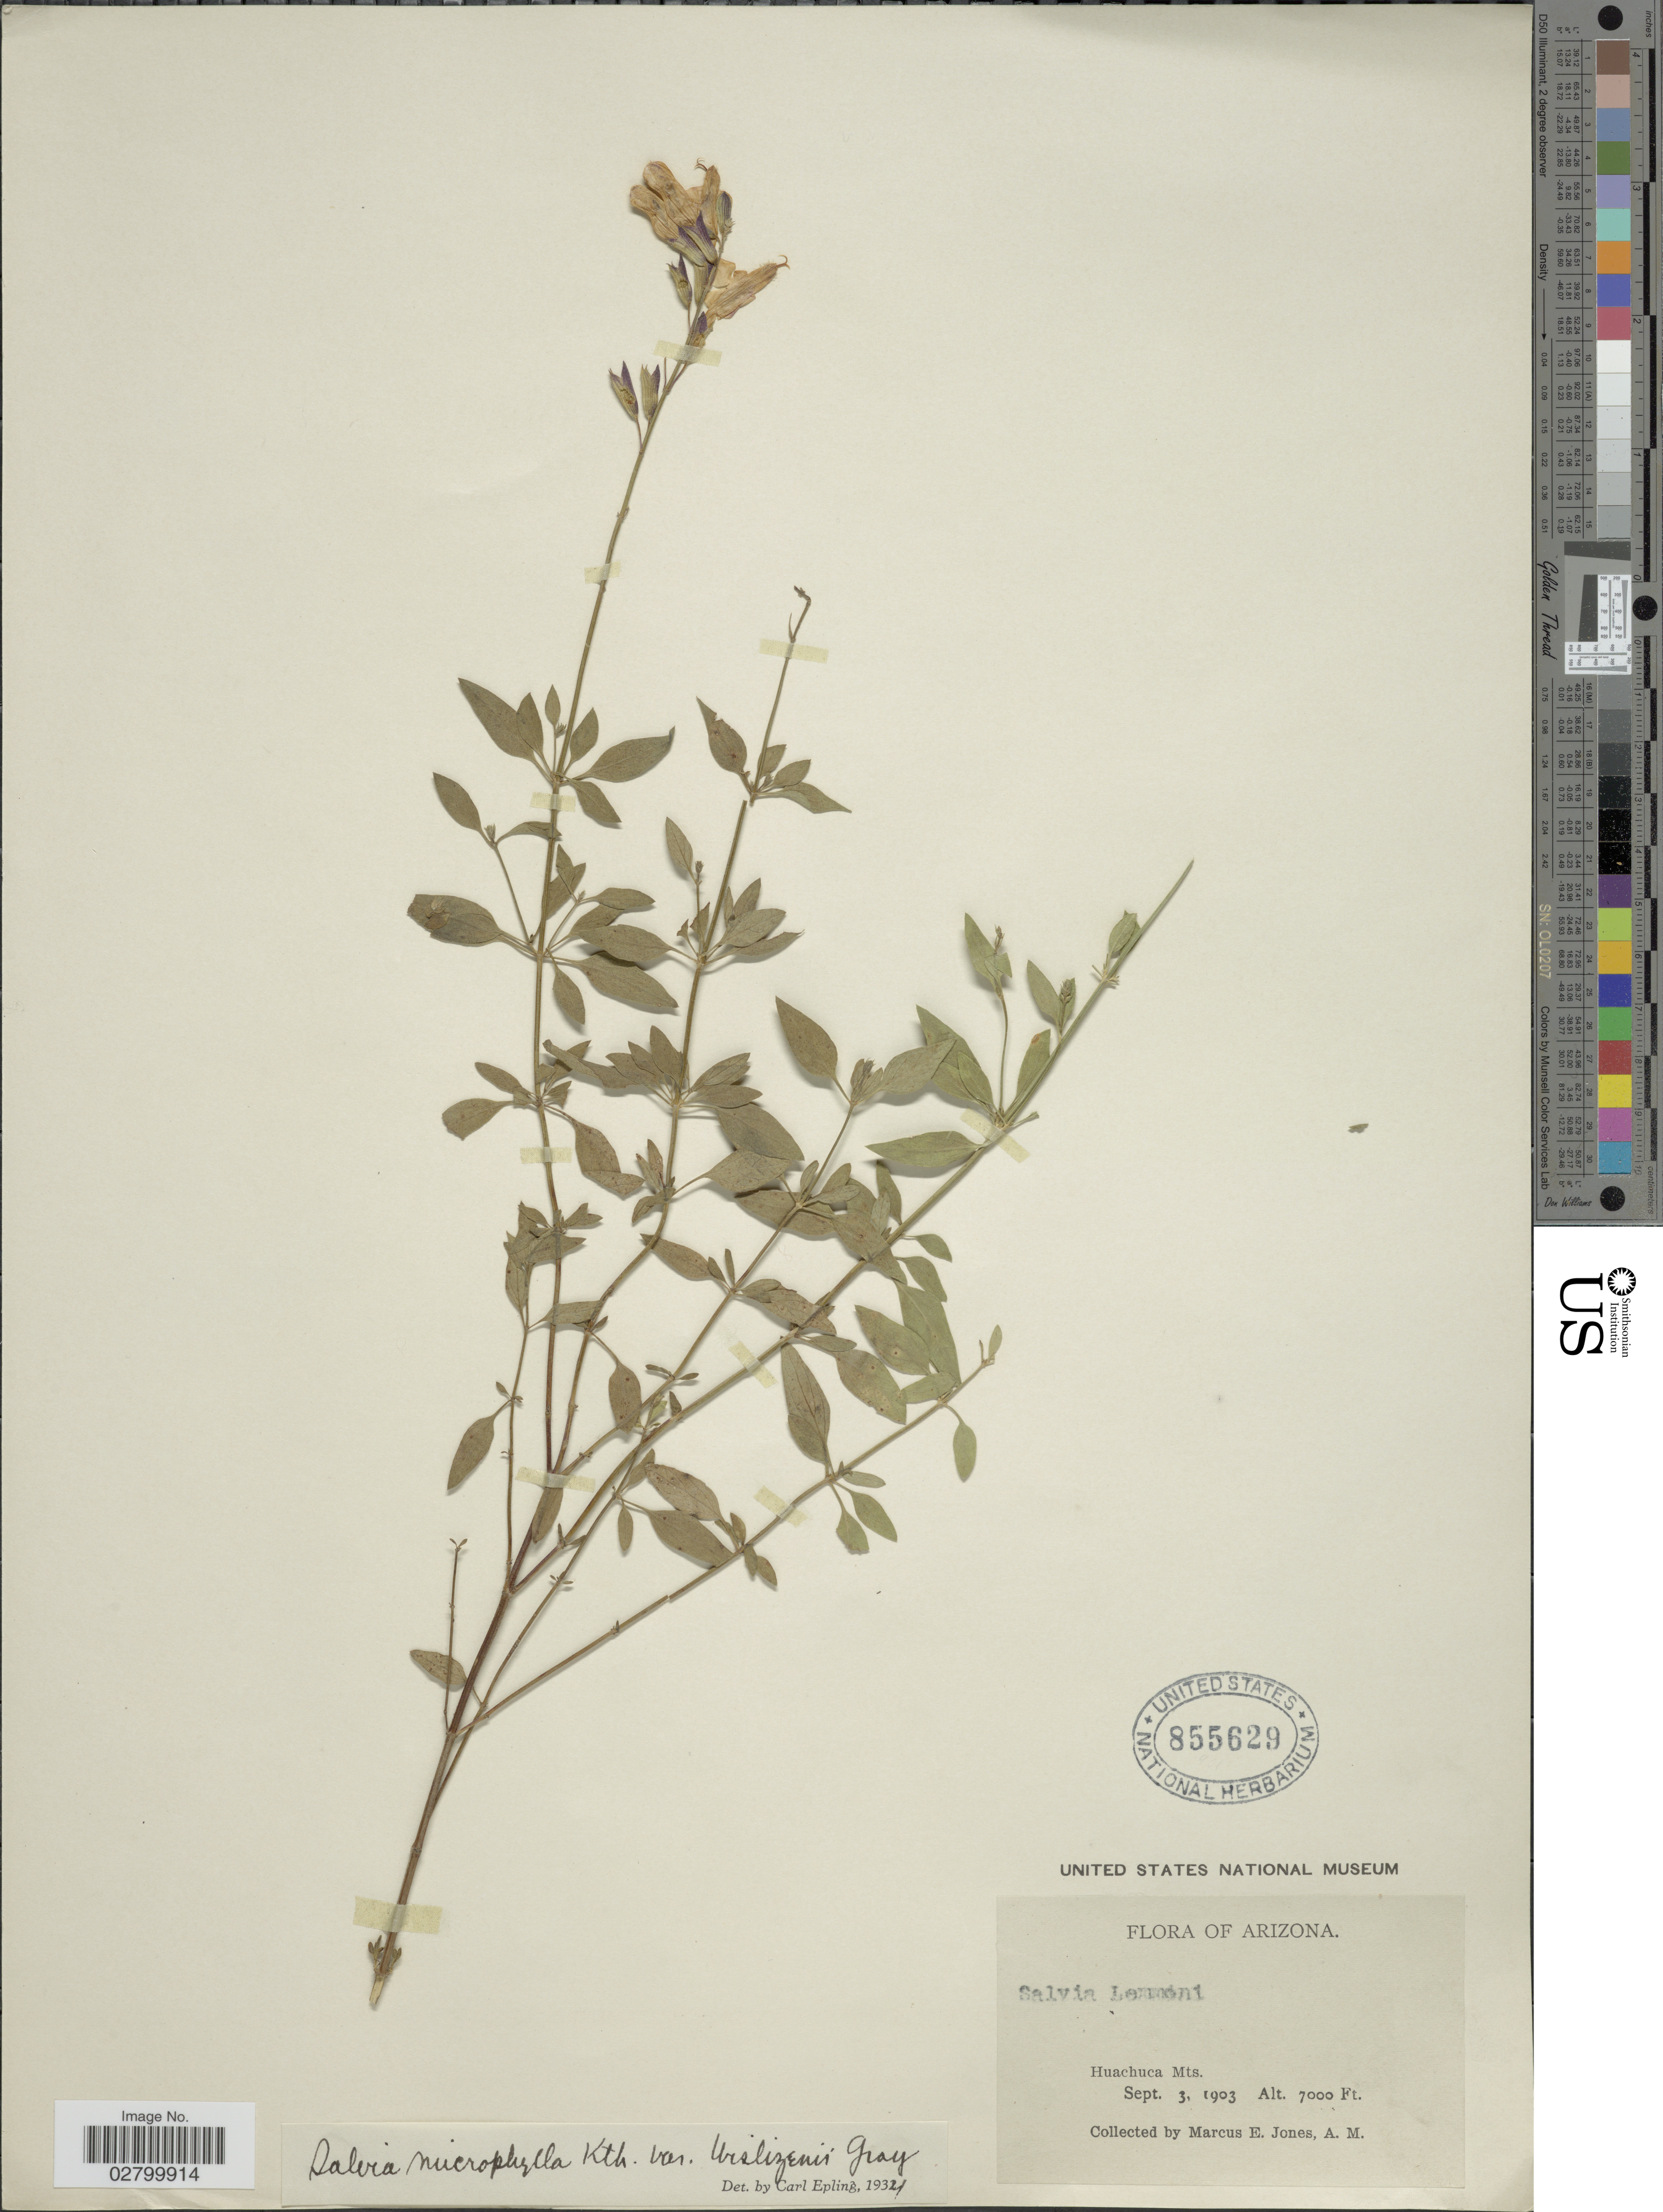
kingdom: Plantae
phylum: Tracheophyta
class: Magnoliopsida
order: Lamiales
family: Lamiaceae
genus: Salvia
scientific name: Salvia microphylla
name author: Kunth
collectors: M. E. Jones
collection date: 1903-09-03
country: United States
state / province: Arizona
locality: Huachuca Mts.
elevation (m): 2134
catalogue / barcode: US 855629